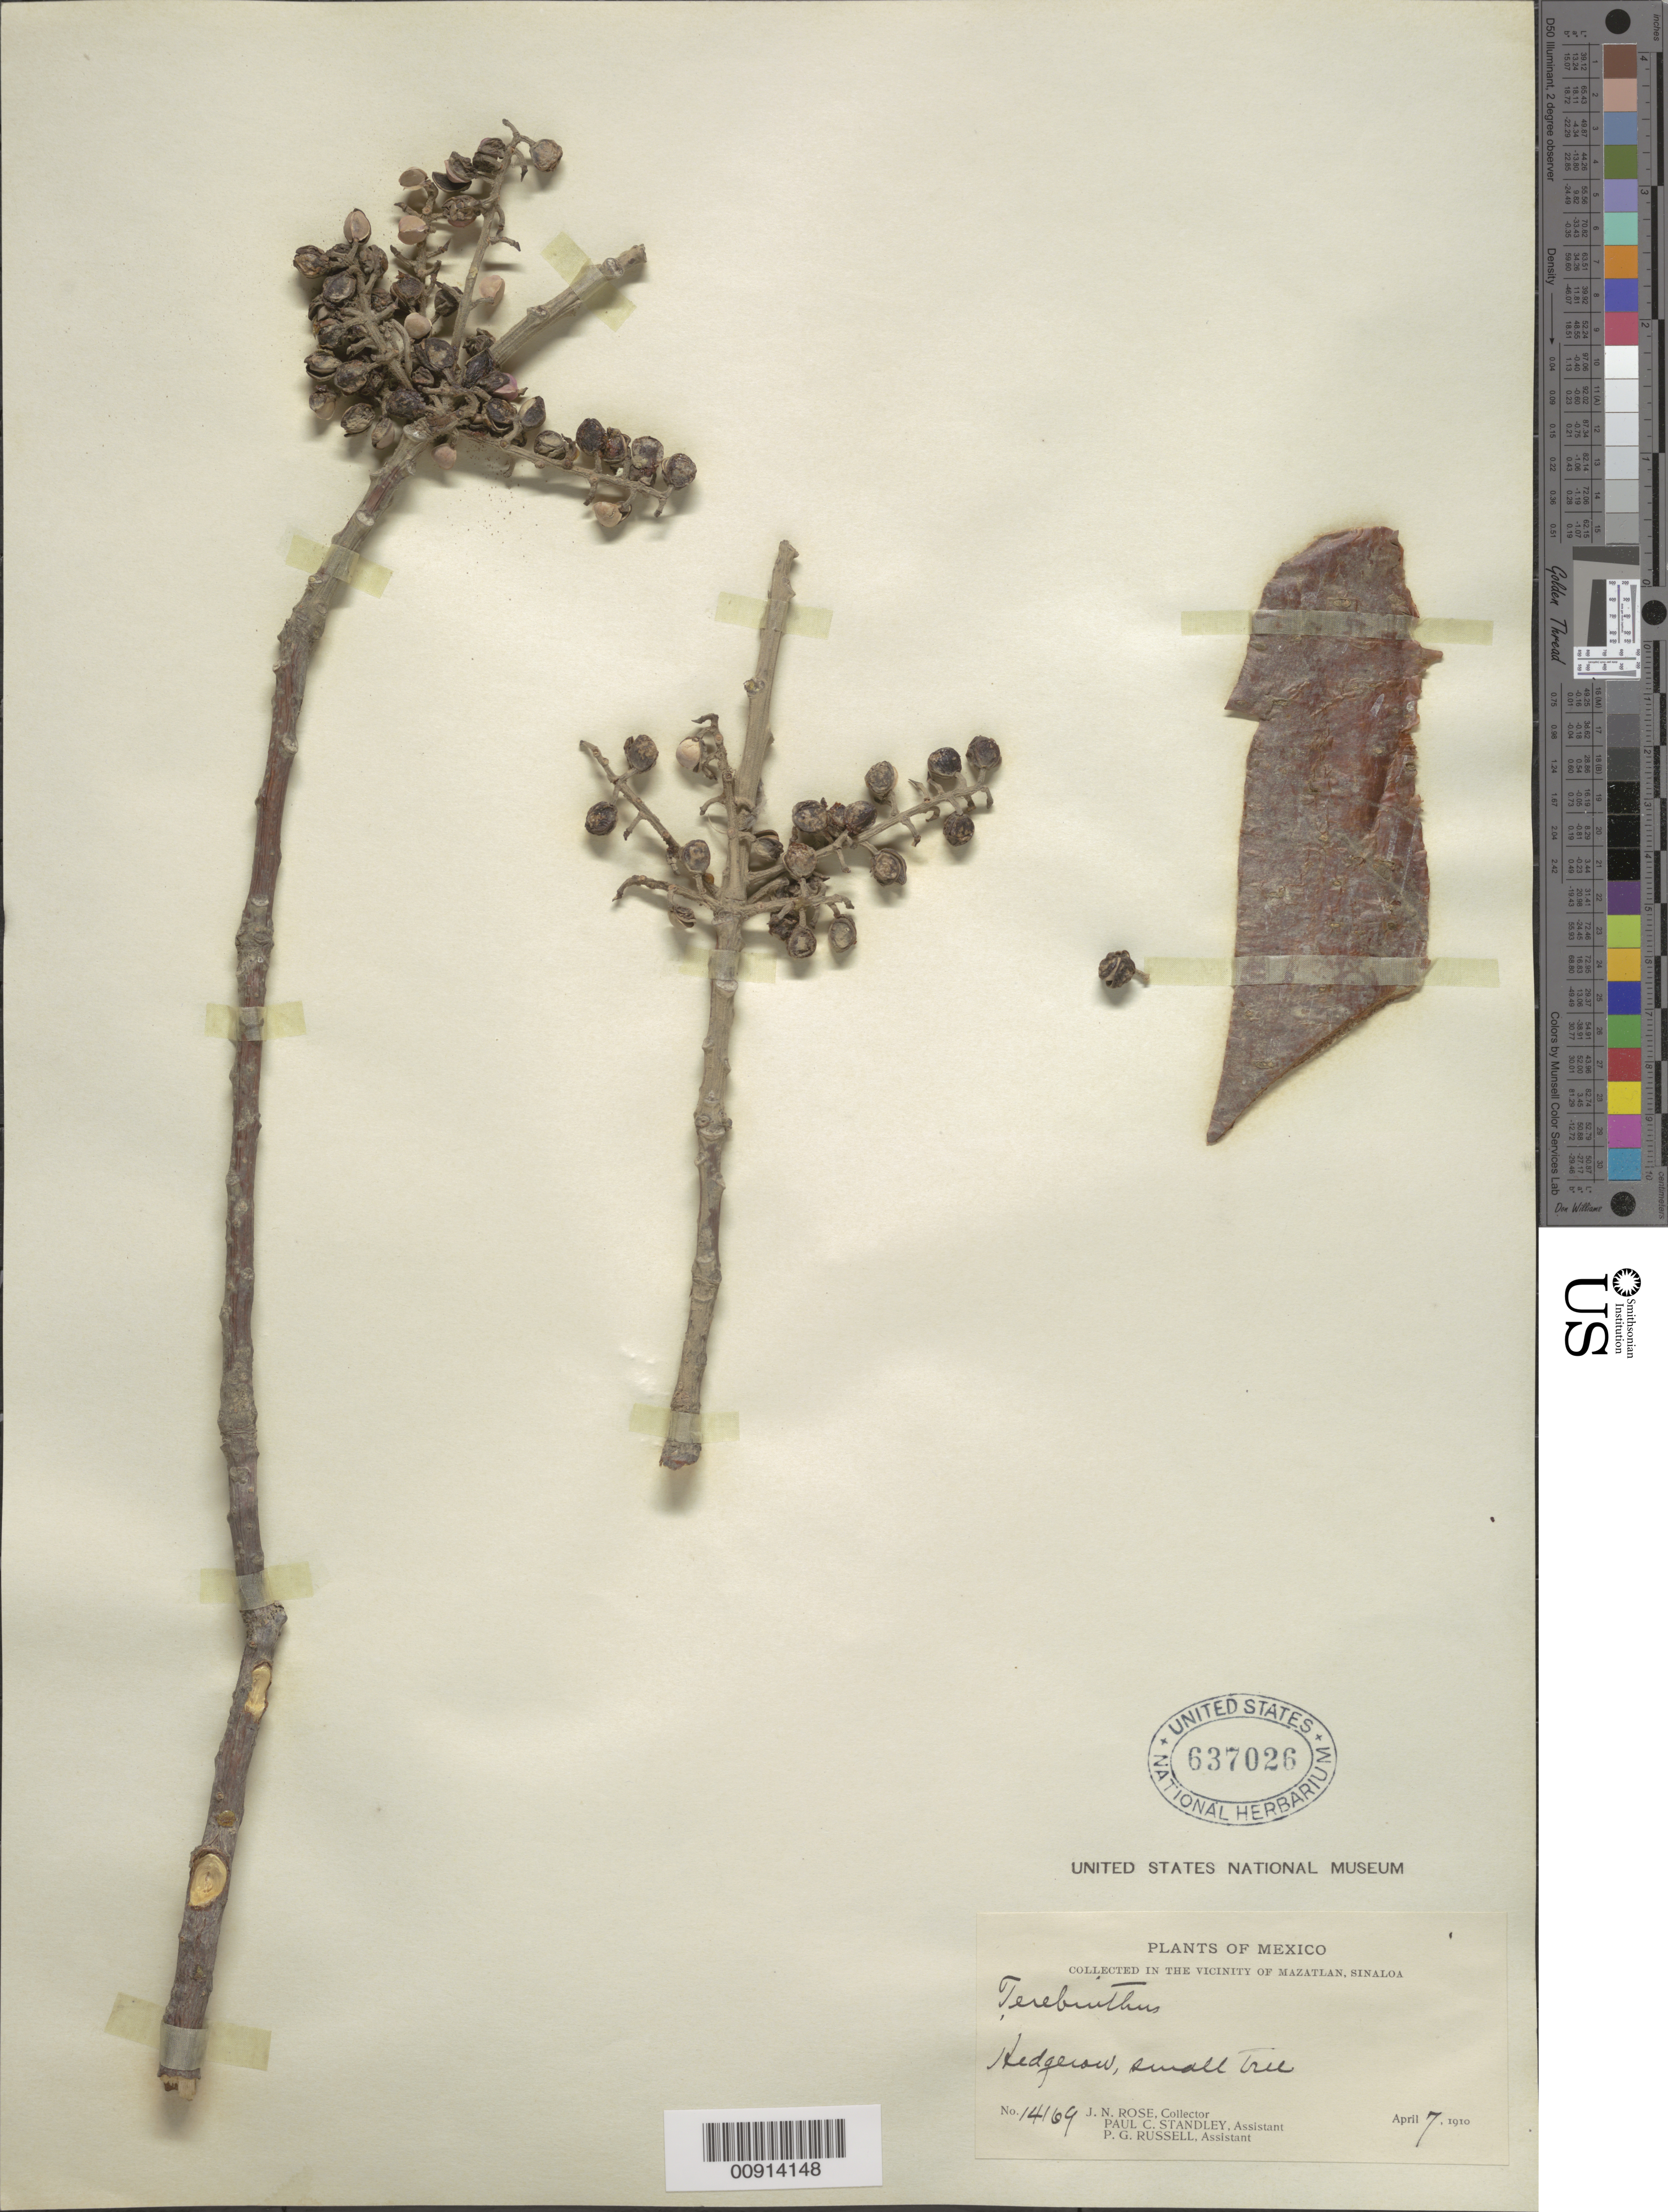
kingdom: Plantae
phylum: Tracheophyta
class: Magnoliopsida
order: Sapindales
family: Burseraceae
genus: Bursera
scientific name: Bursera sp.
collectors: J. N. Rose, P. C. Standley & P. G. Russell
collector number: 14169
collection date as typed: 07 Apr 1910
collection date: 1910-04-07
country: Mexico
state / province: Sinaloa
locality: In the vicinity of Mazatán, Sinaloa.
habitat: Hedgerow.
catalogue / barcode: US 637026